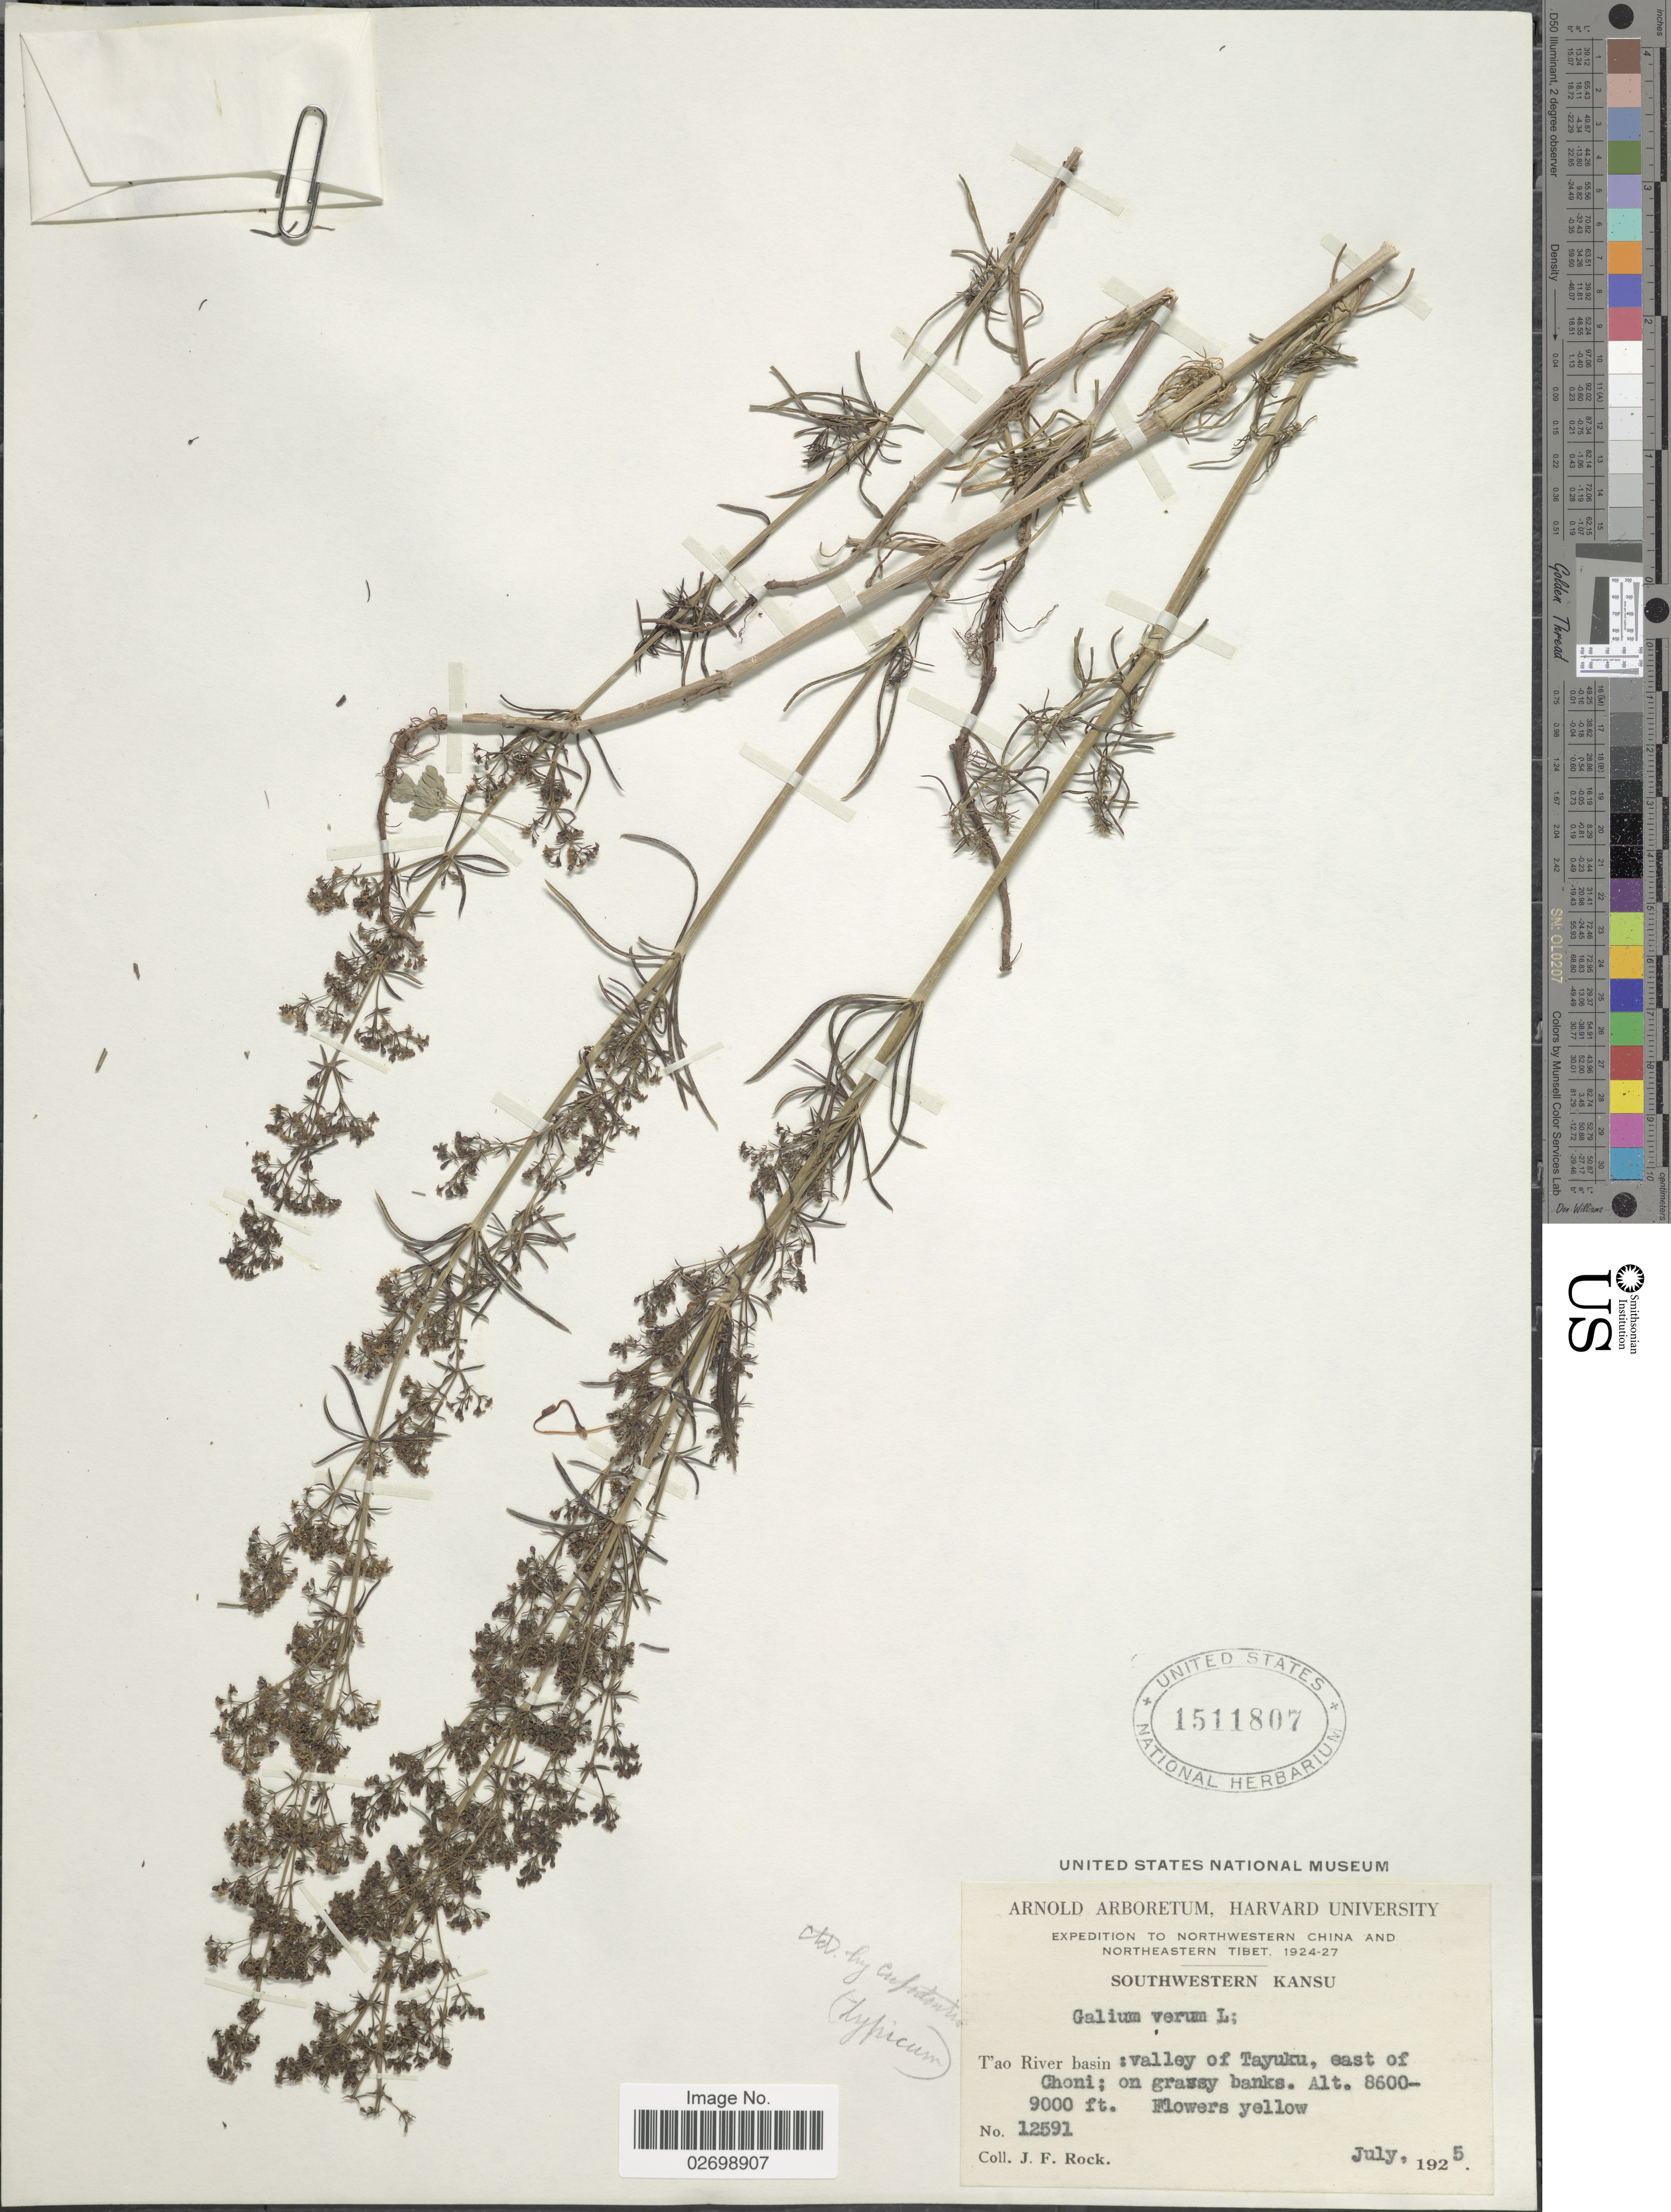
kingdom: Plantae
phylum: Tracheophyta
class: Magnoliopsida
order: Gentianales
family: Rubiaceae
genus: Galium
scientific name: Galium verum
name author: L.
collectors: J. F. Rock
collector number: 12591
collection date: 1925-07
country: China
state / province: Gansu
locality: Northwestern China. Southwestern Kansu. T'ao River basin: Valley of Tayuku, east of Choni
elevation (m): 2621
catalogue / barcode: US 1511807